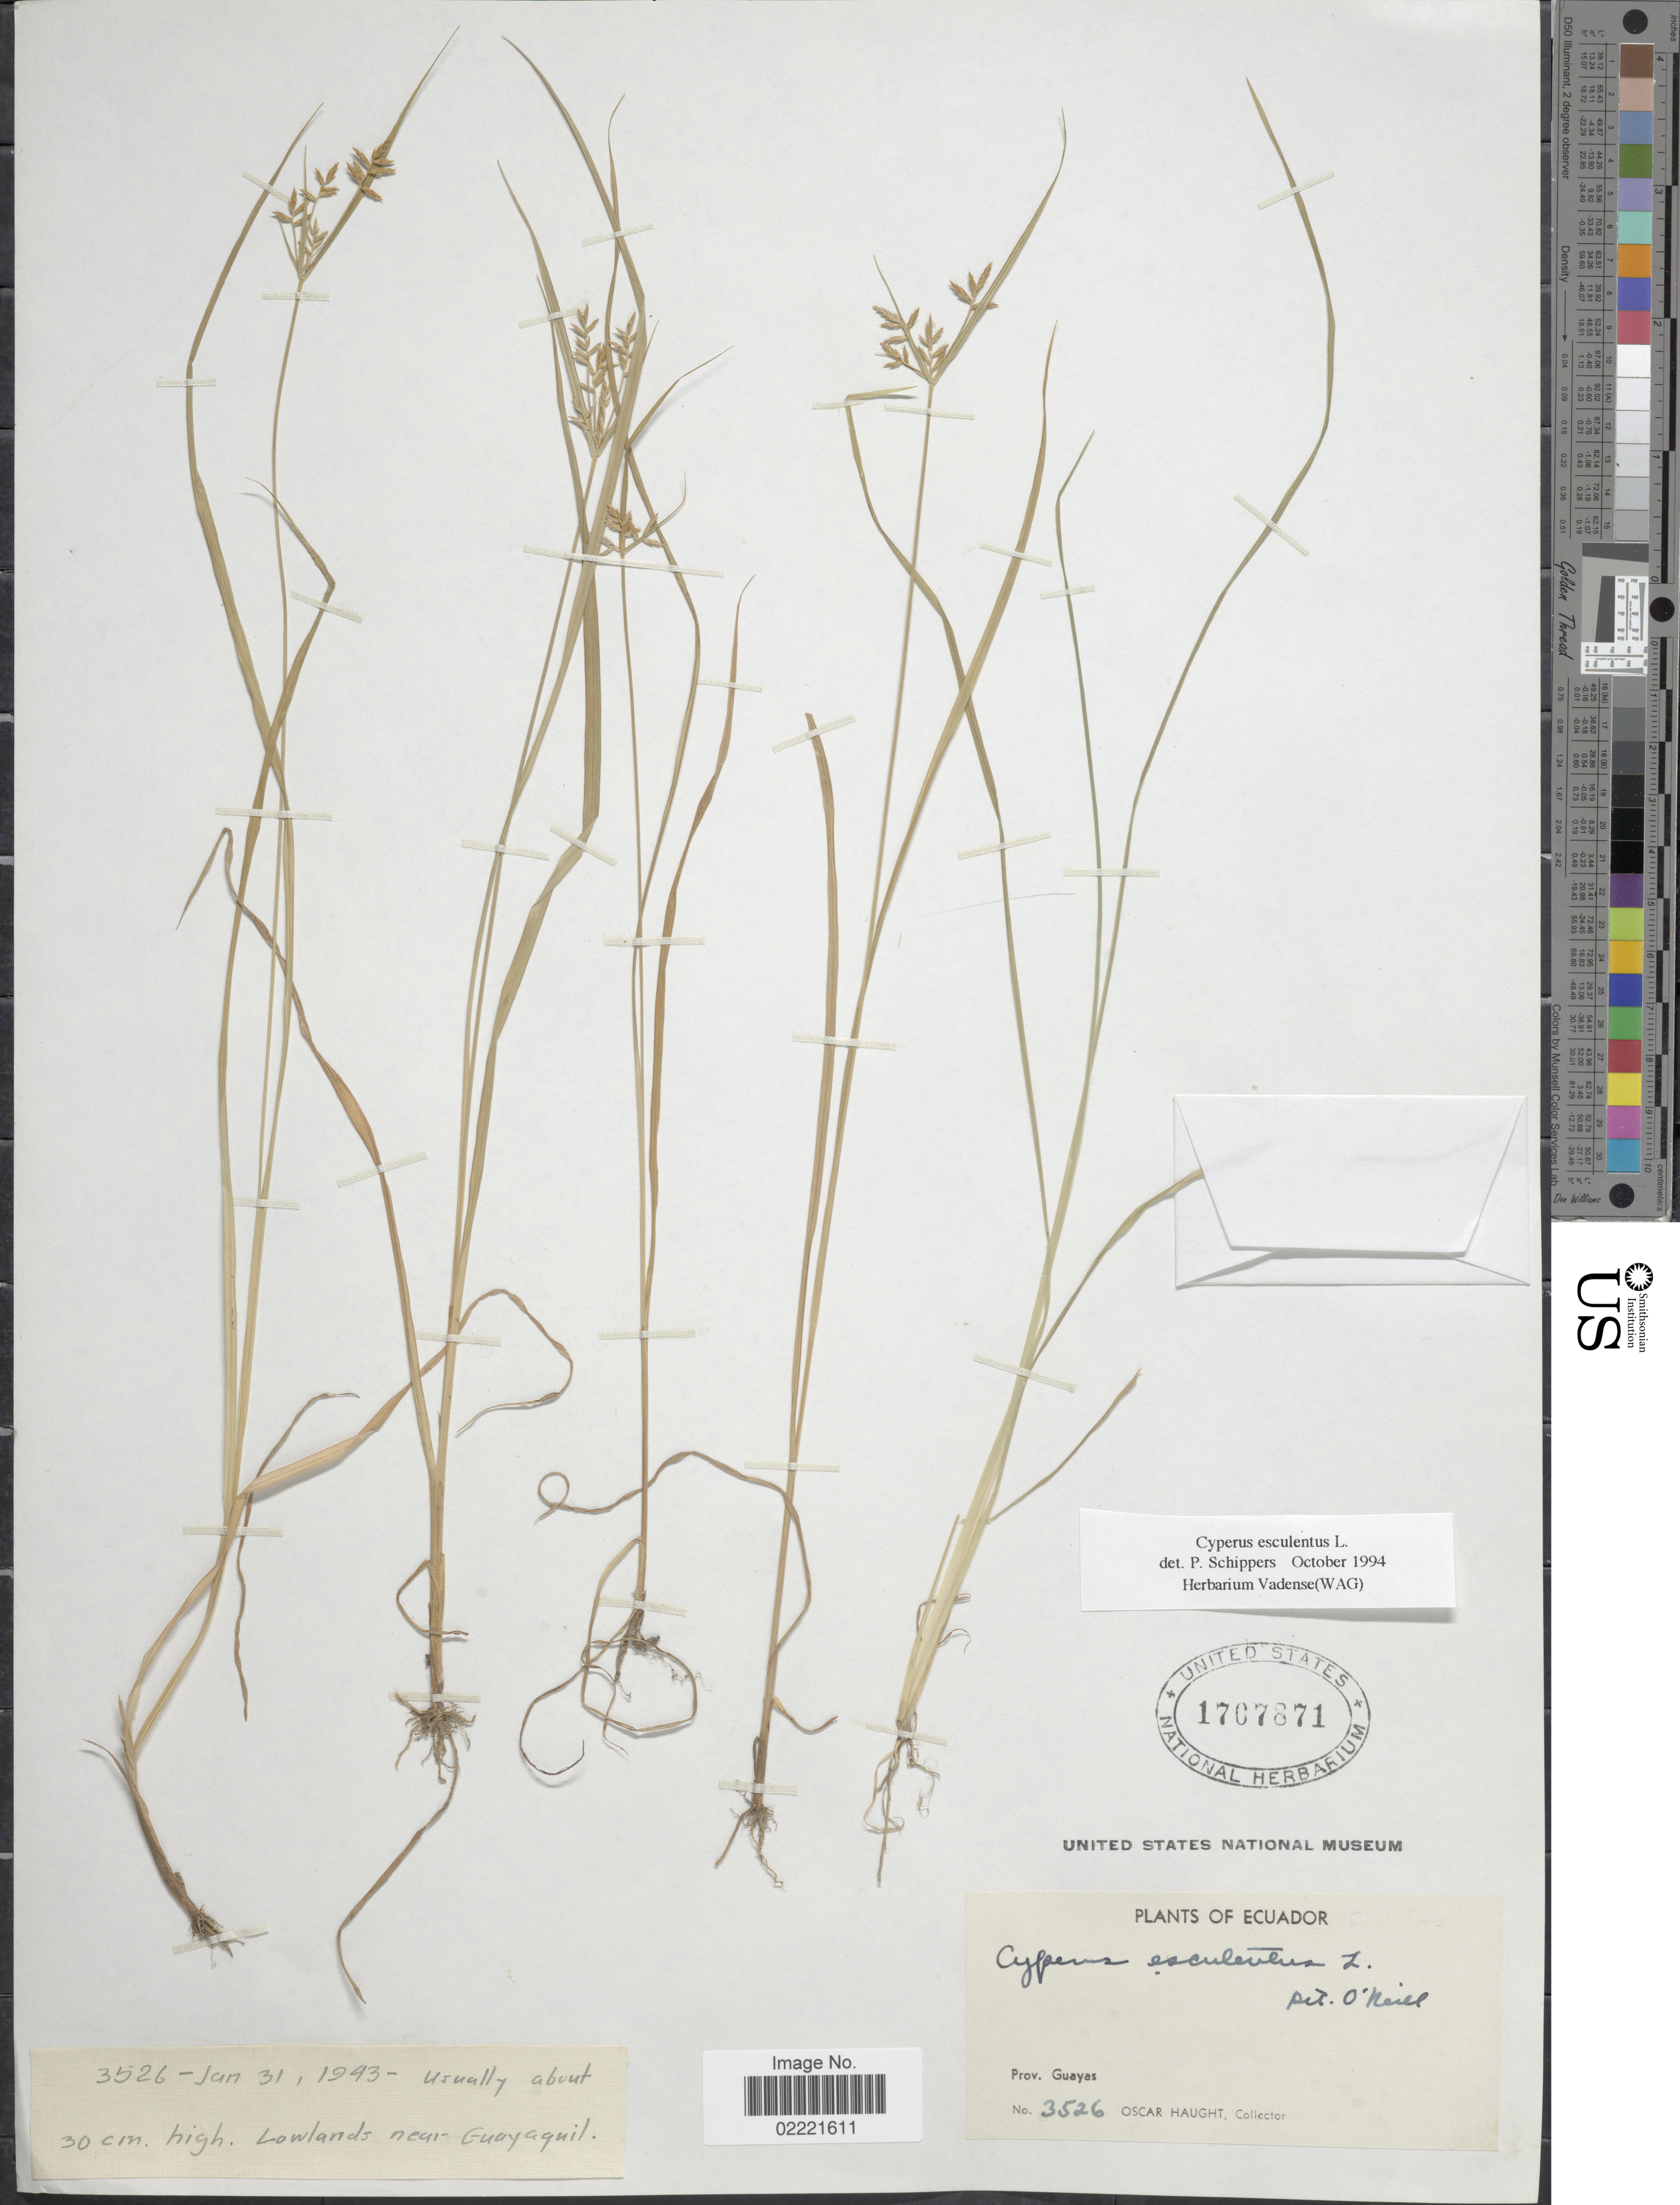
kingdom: Plantae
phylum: Tracheophyta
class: Liliopsida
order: Poales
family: Cyperaceae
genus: Cyperus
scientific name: Cyperus esculentus var. esculentus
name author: L.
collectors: O. L. Haught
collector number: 3526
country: Ecuador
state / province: Guayas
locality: Prov. Guayas, Lowlands near Guayaquil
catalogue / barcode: US 1707871